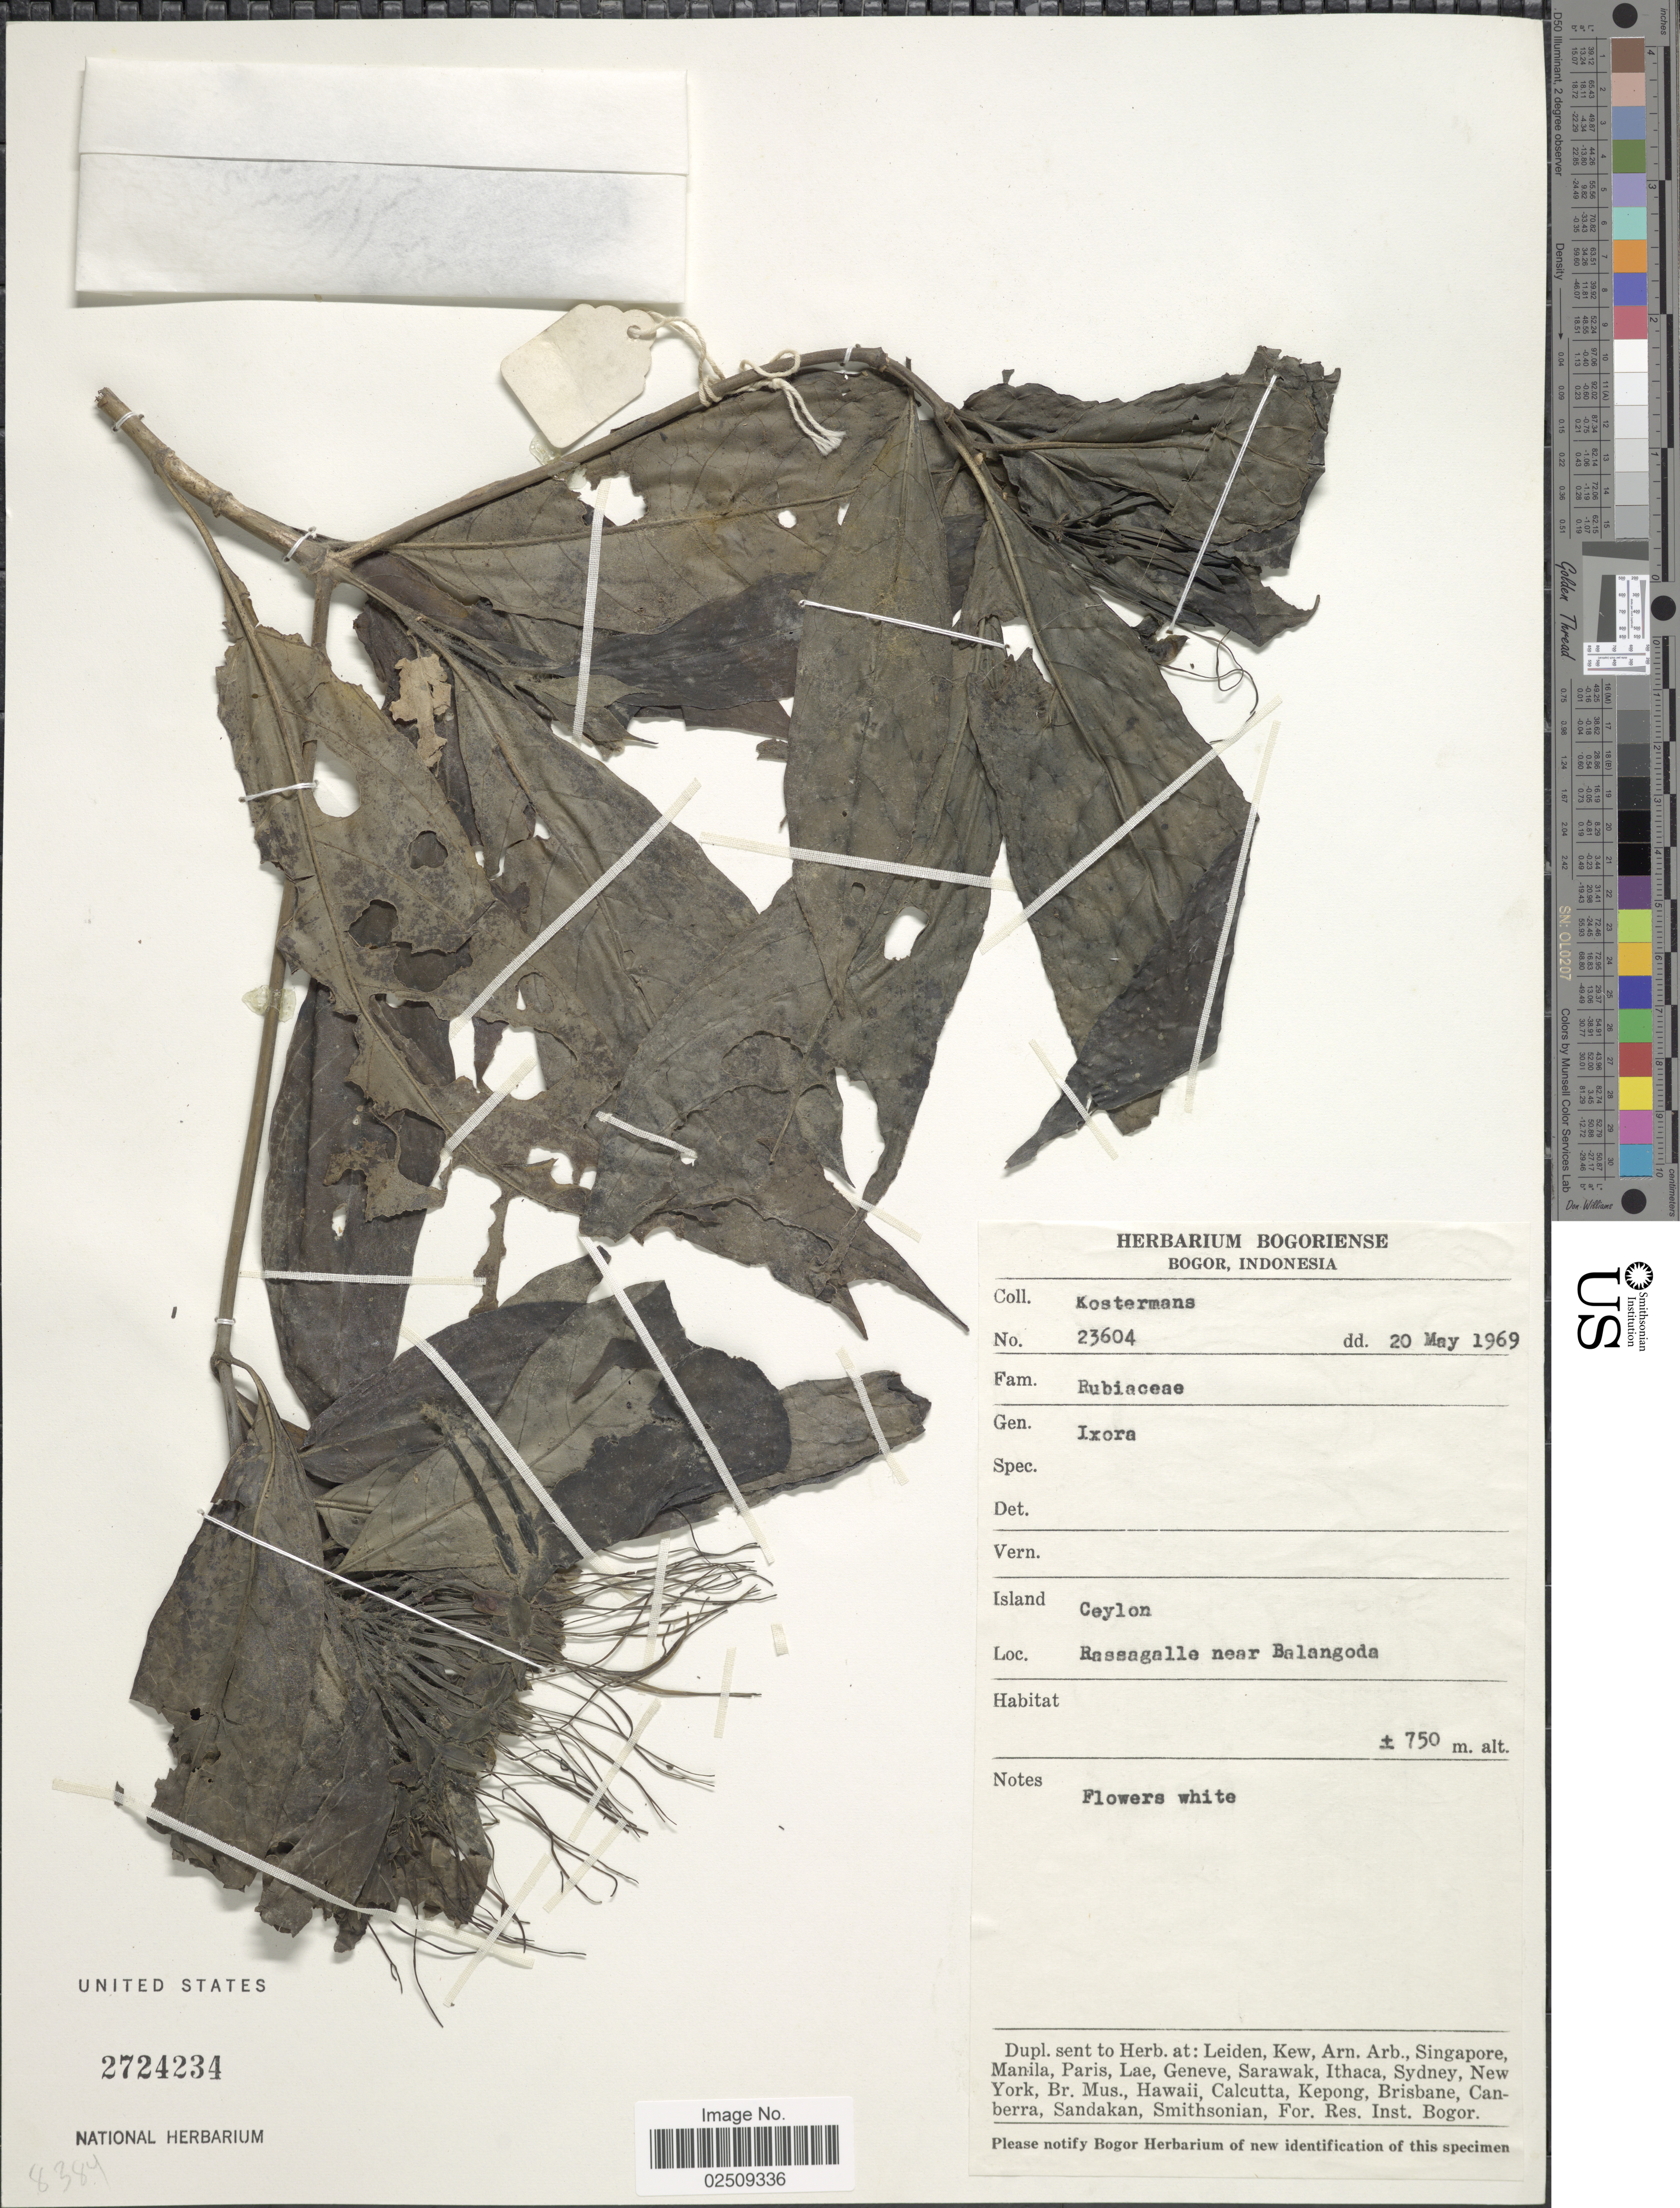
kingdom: Plantae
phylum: Tracheophyta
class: Magnoliopsida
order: Gentianales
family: Rubiaceae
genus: Ixora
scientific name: Ixora sp.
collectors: Kostermans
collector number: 23604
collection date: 1969-05-20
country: Sri Lanka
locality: Island: Ceylon. Rassangalle near Balangoda.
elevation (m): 750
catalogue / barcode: US 2724234